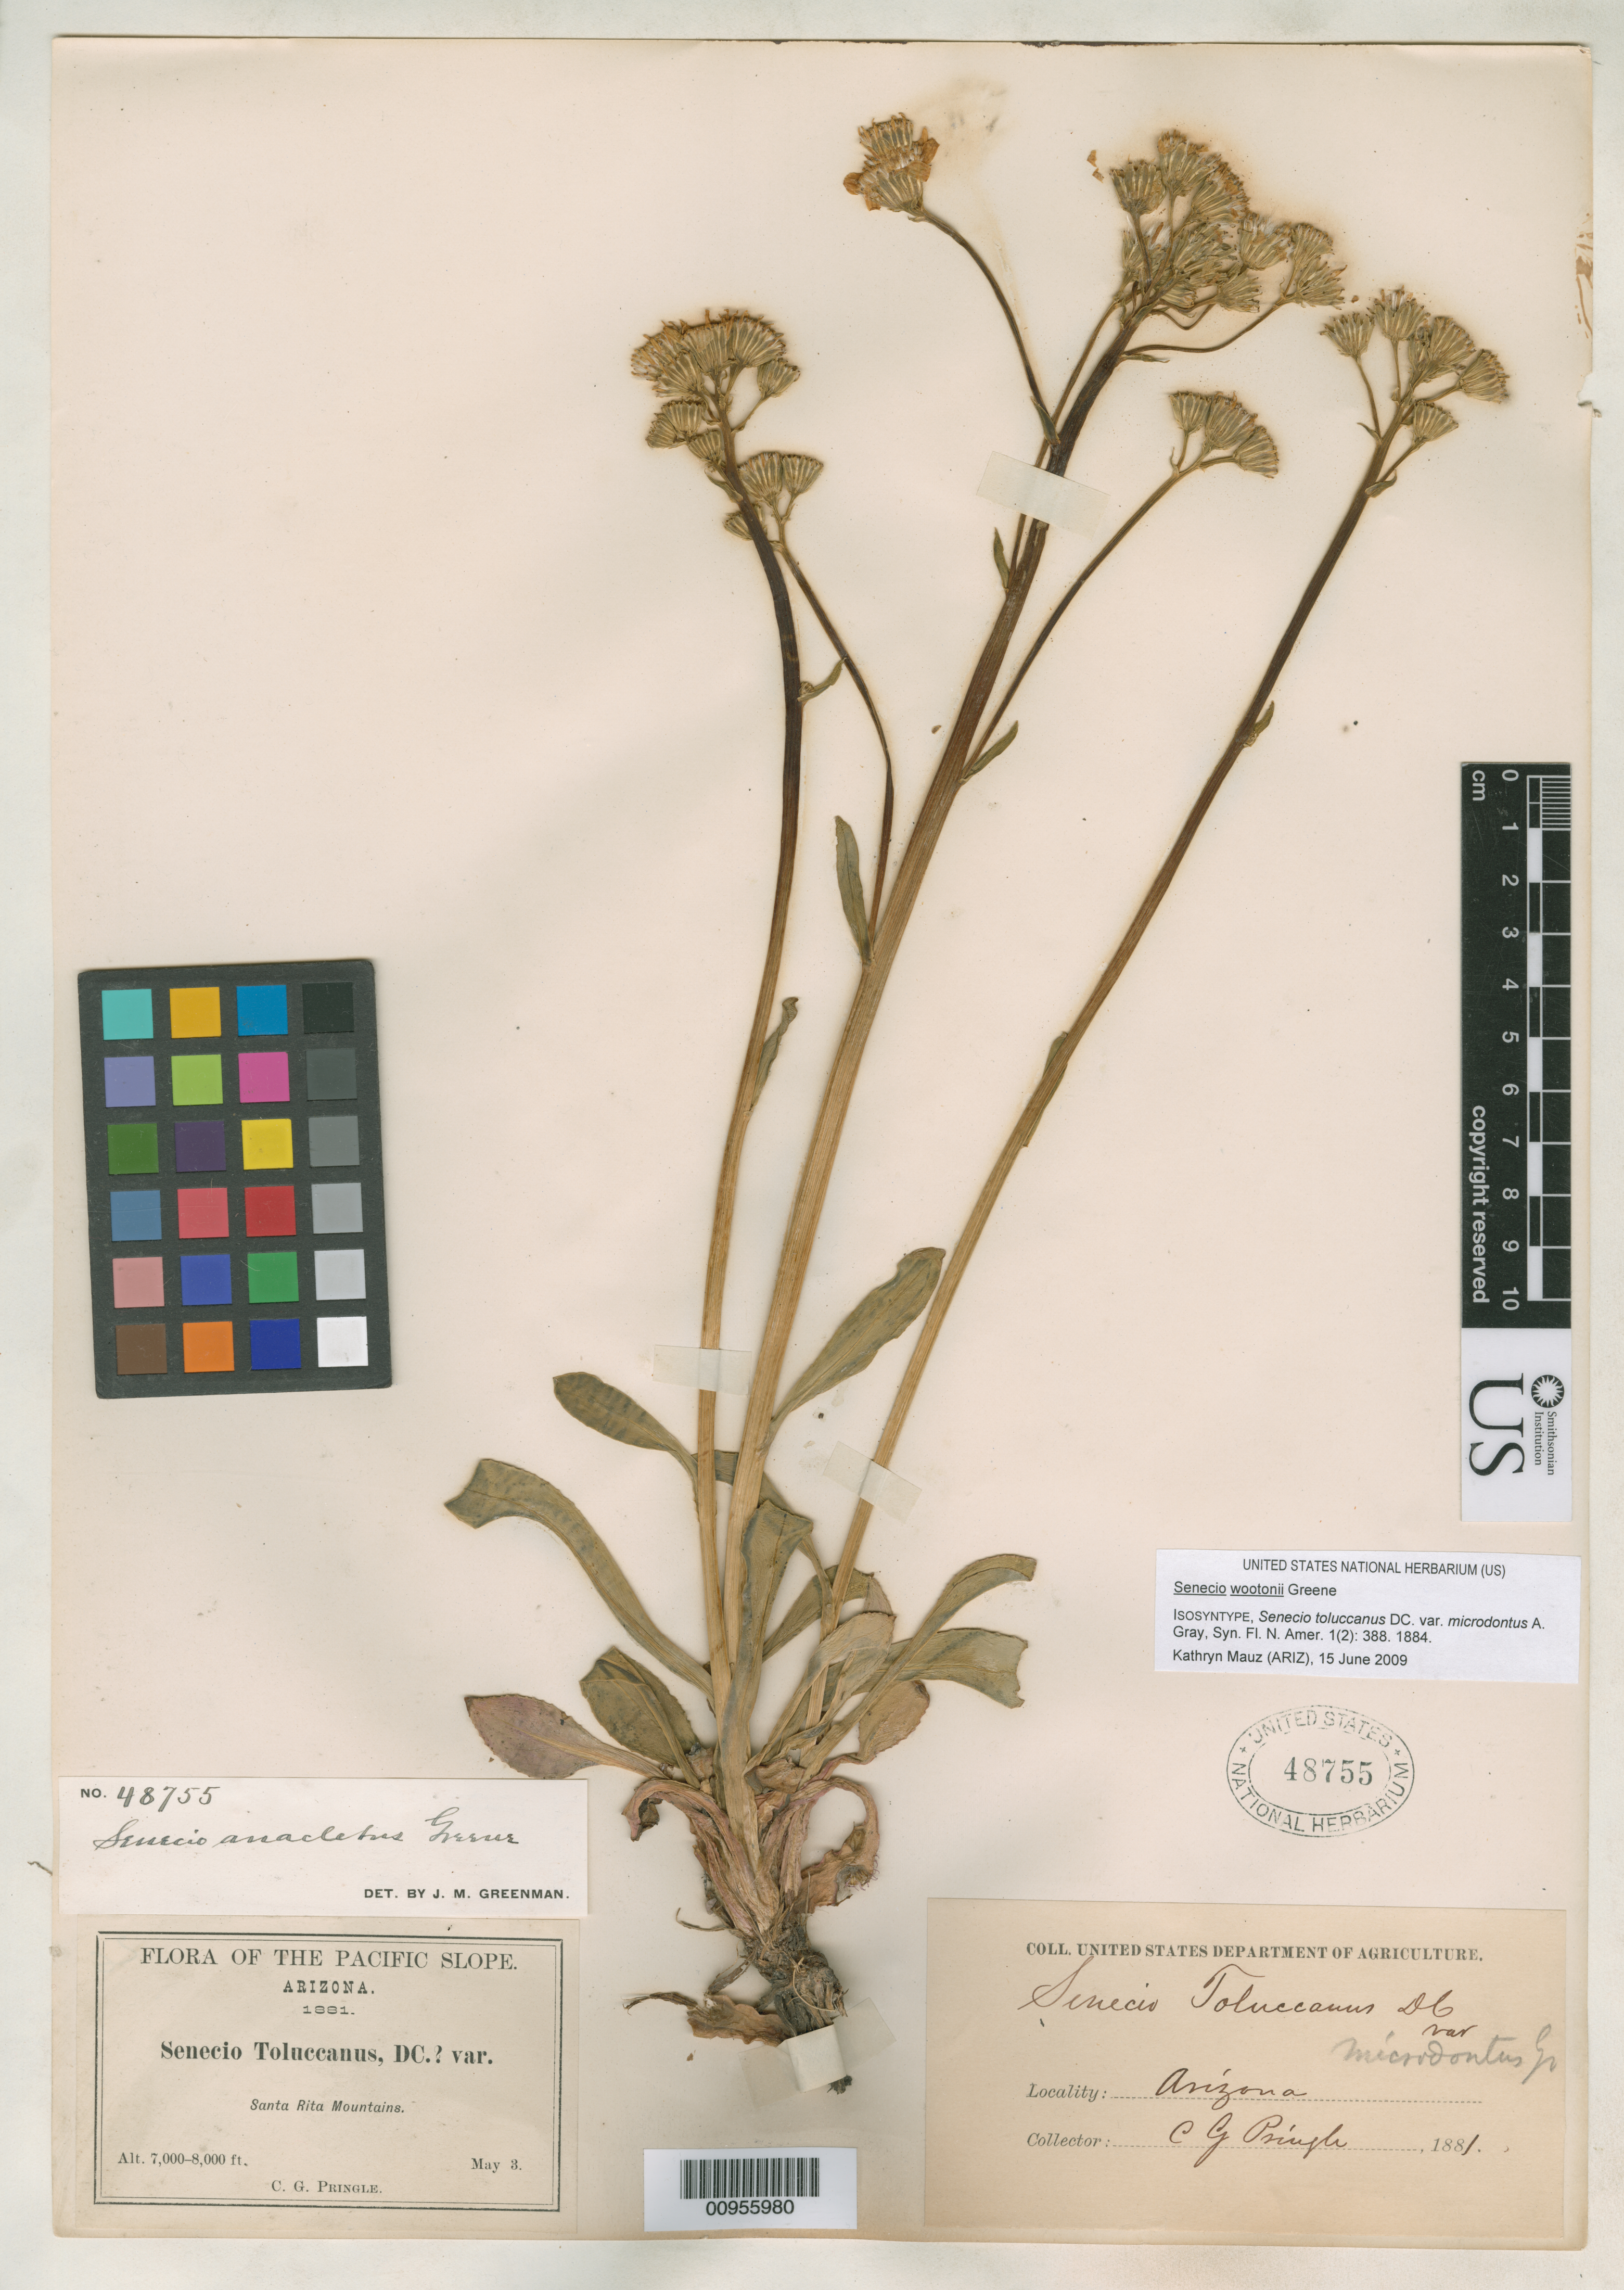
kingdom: Plantae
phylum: Tracheophyta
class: Magnoliopsida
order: Asterales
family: Asteraceae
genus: Senecio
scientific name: Senecio toluccanus var. microdontus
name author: A. Gray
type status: Isosyntype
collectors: C. G. Pringle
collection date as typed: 03 May 1881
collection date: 1881-05-03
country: United States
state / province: Arizona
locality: Santa Rita Mountains.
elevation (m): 2134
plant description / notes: Also a type of Senecio anacletus Greene, nom. nov.; Replacement name for Senecio toluccanus var. microdontus A. Gray (non Senecio microdontus Baker).; Also a type of Senecio toluccanus var. microdontus A. Gray.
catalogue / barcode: US 48755